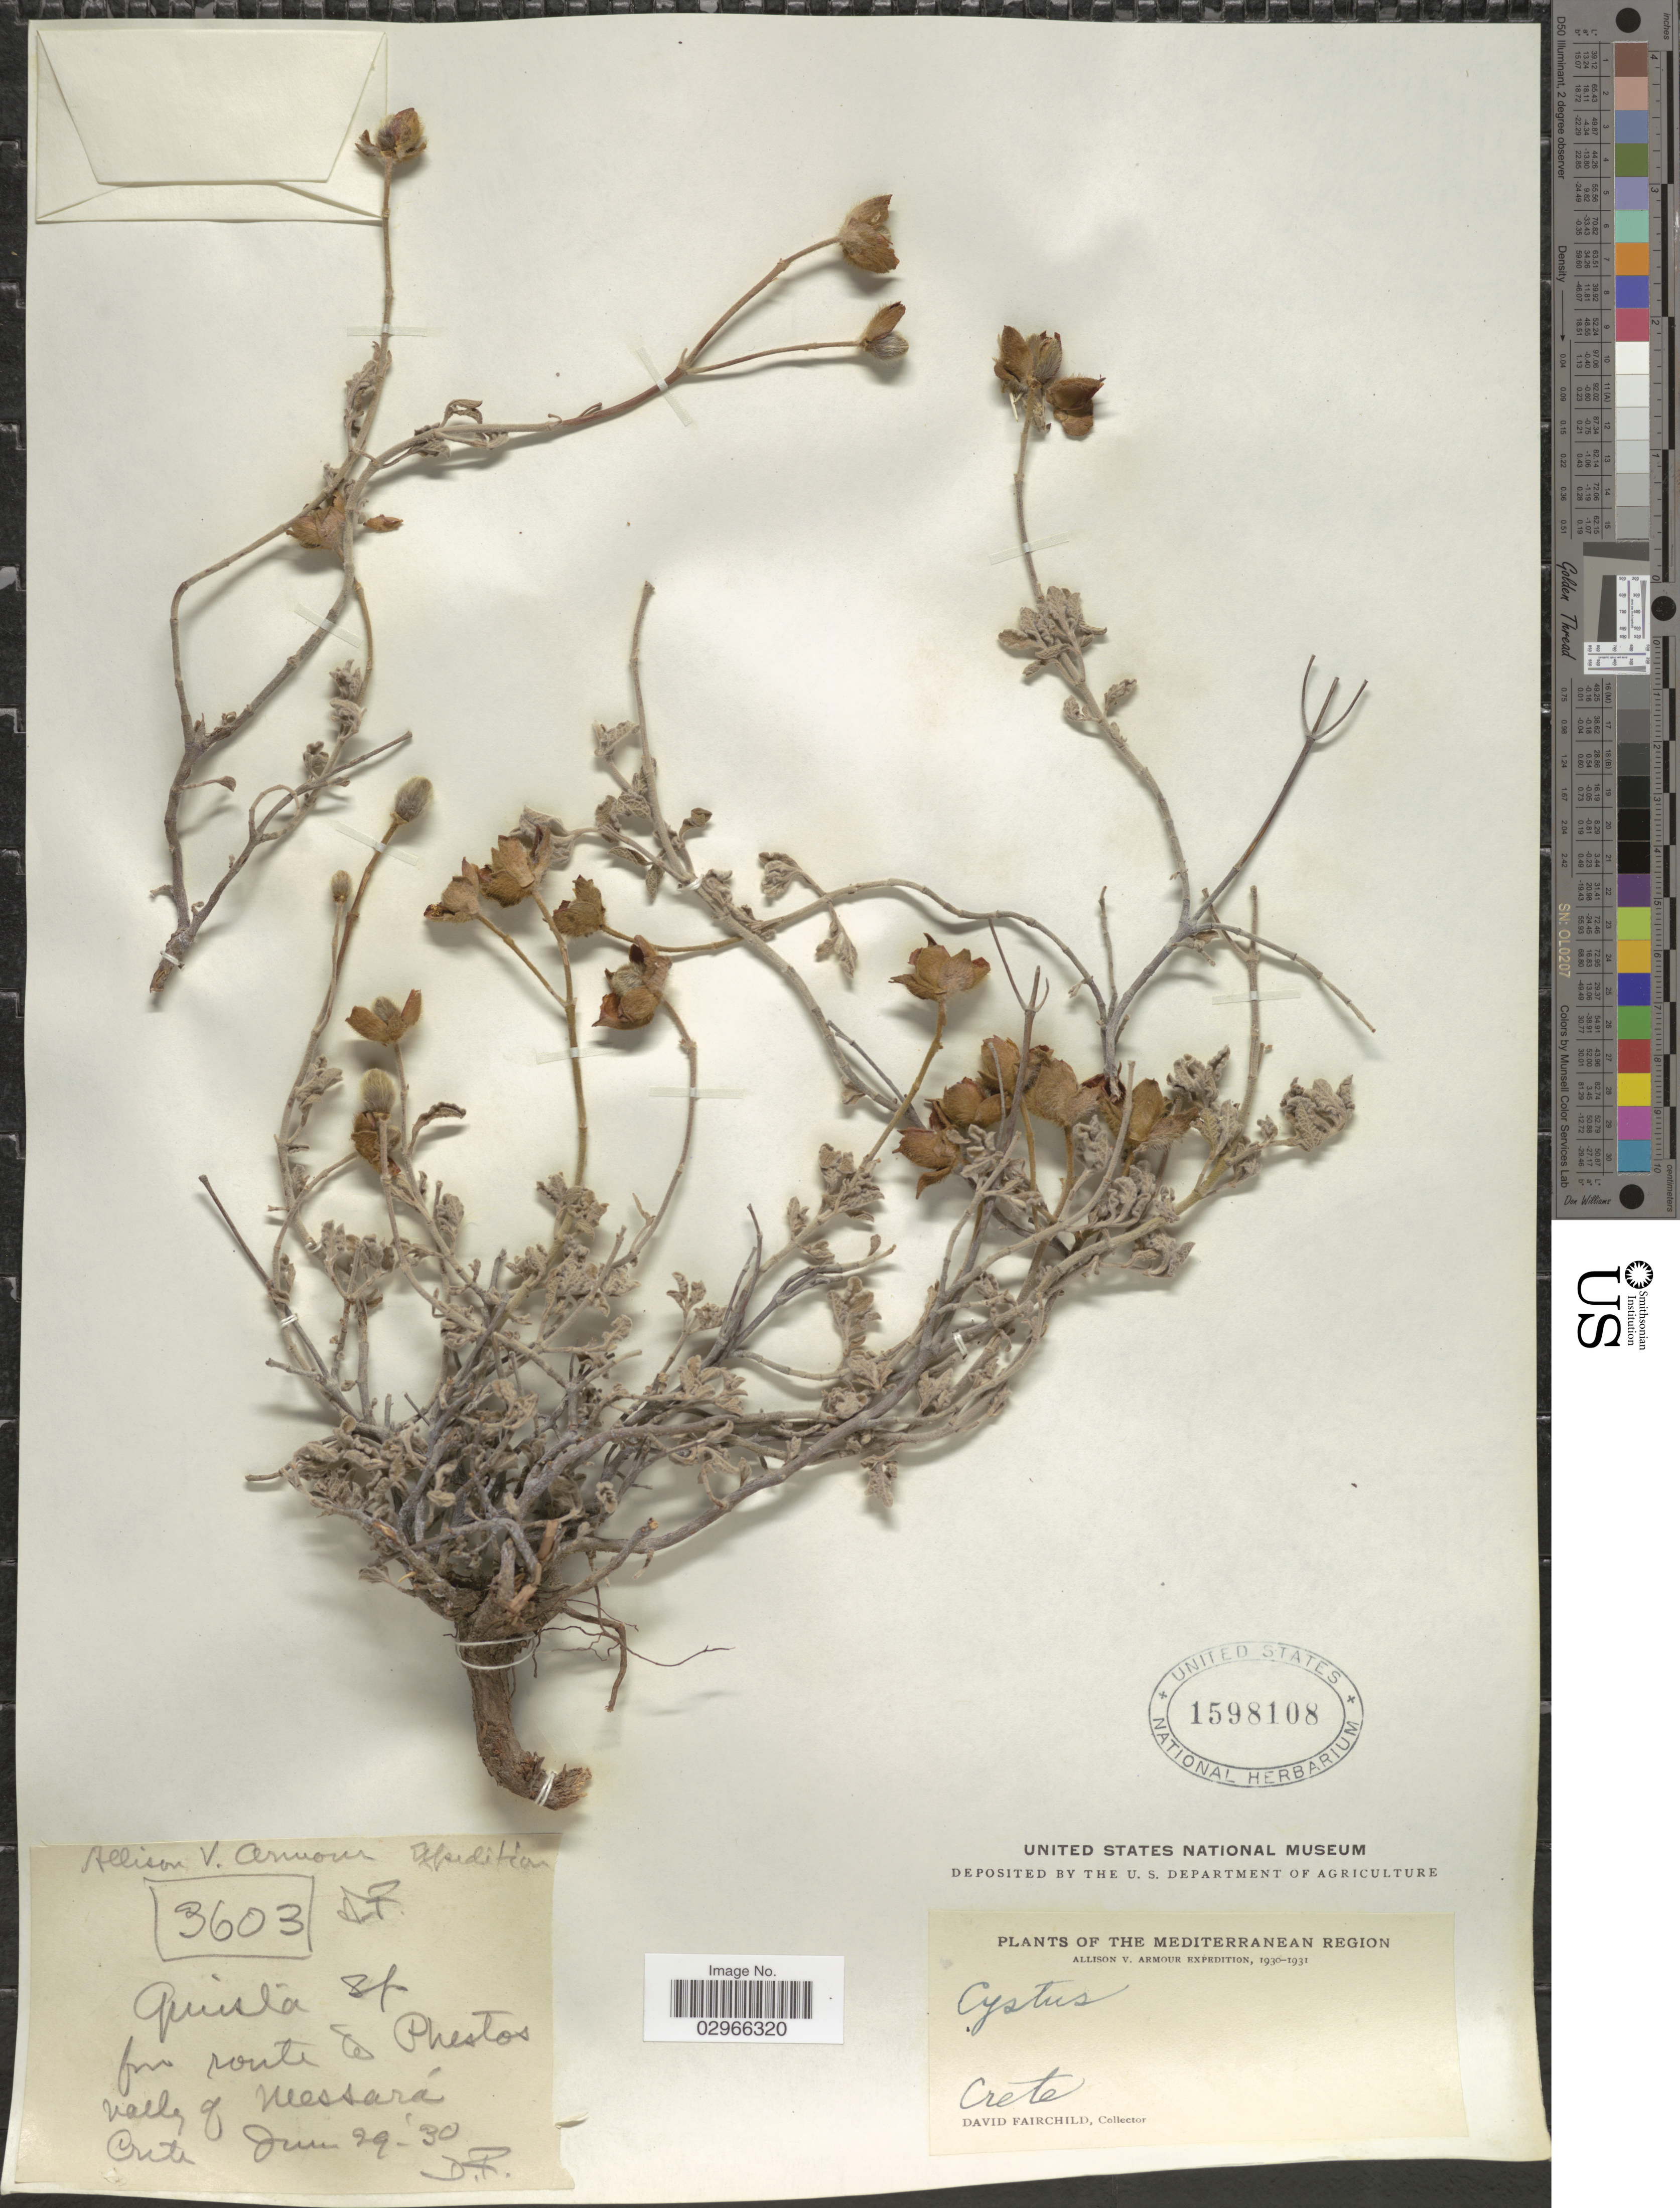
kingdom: Plantae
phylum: Tracheophyta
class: Magnoliopsida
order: Malvales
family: Cistaceae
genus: Cistus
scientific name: Cistus sp.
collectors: D. Fairchild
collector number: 3603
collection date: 1930-06-29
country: Greece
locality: The Mediterranean Region. Quisla sp. from route to Phestos valley of Messará.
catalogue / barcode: US 1598108